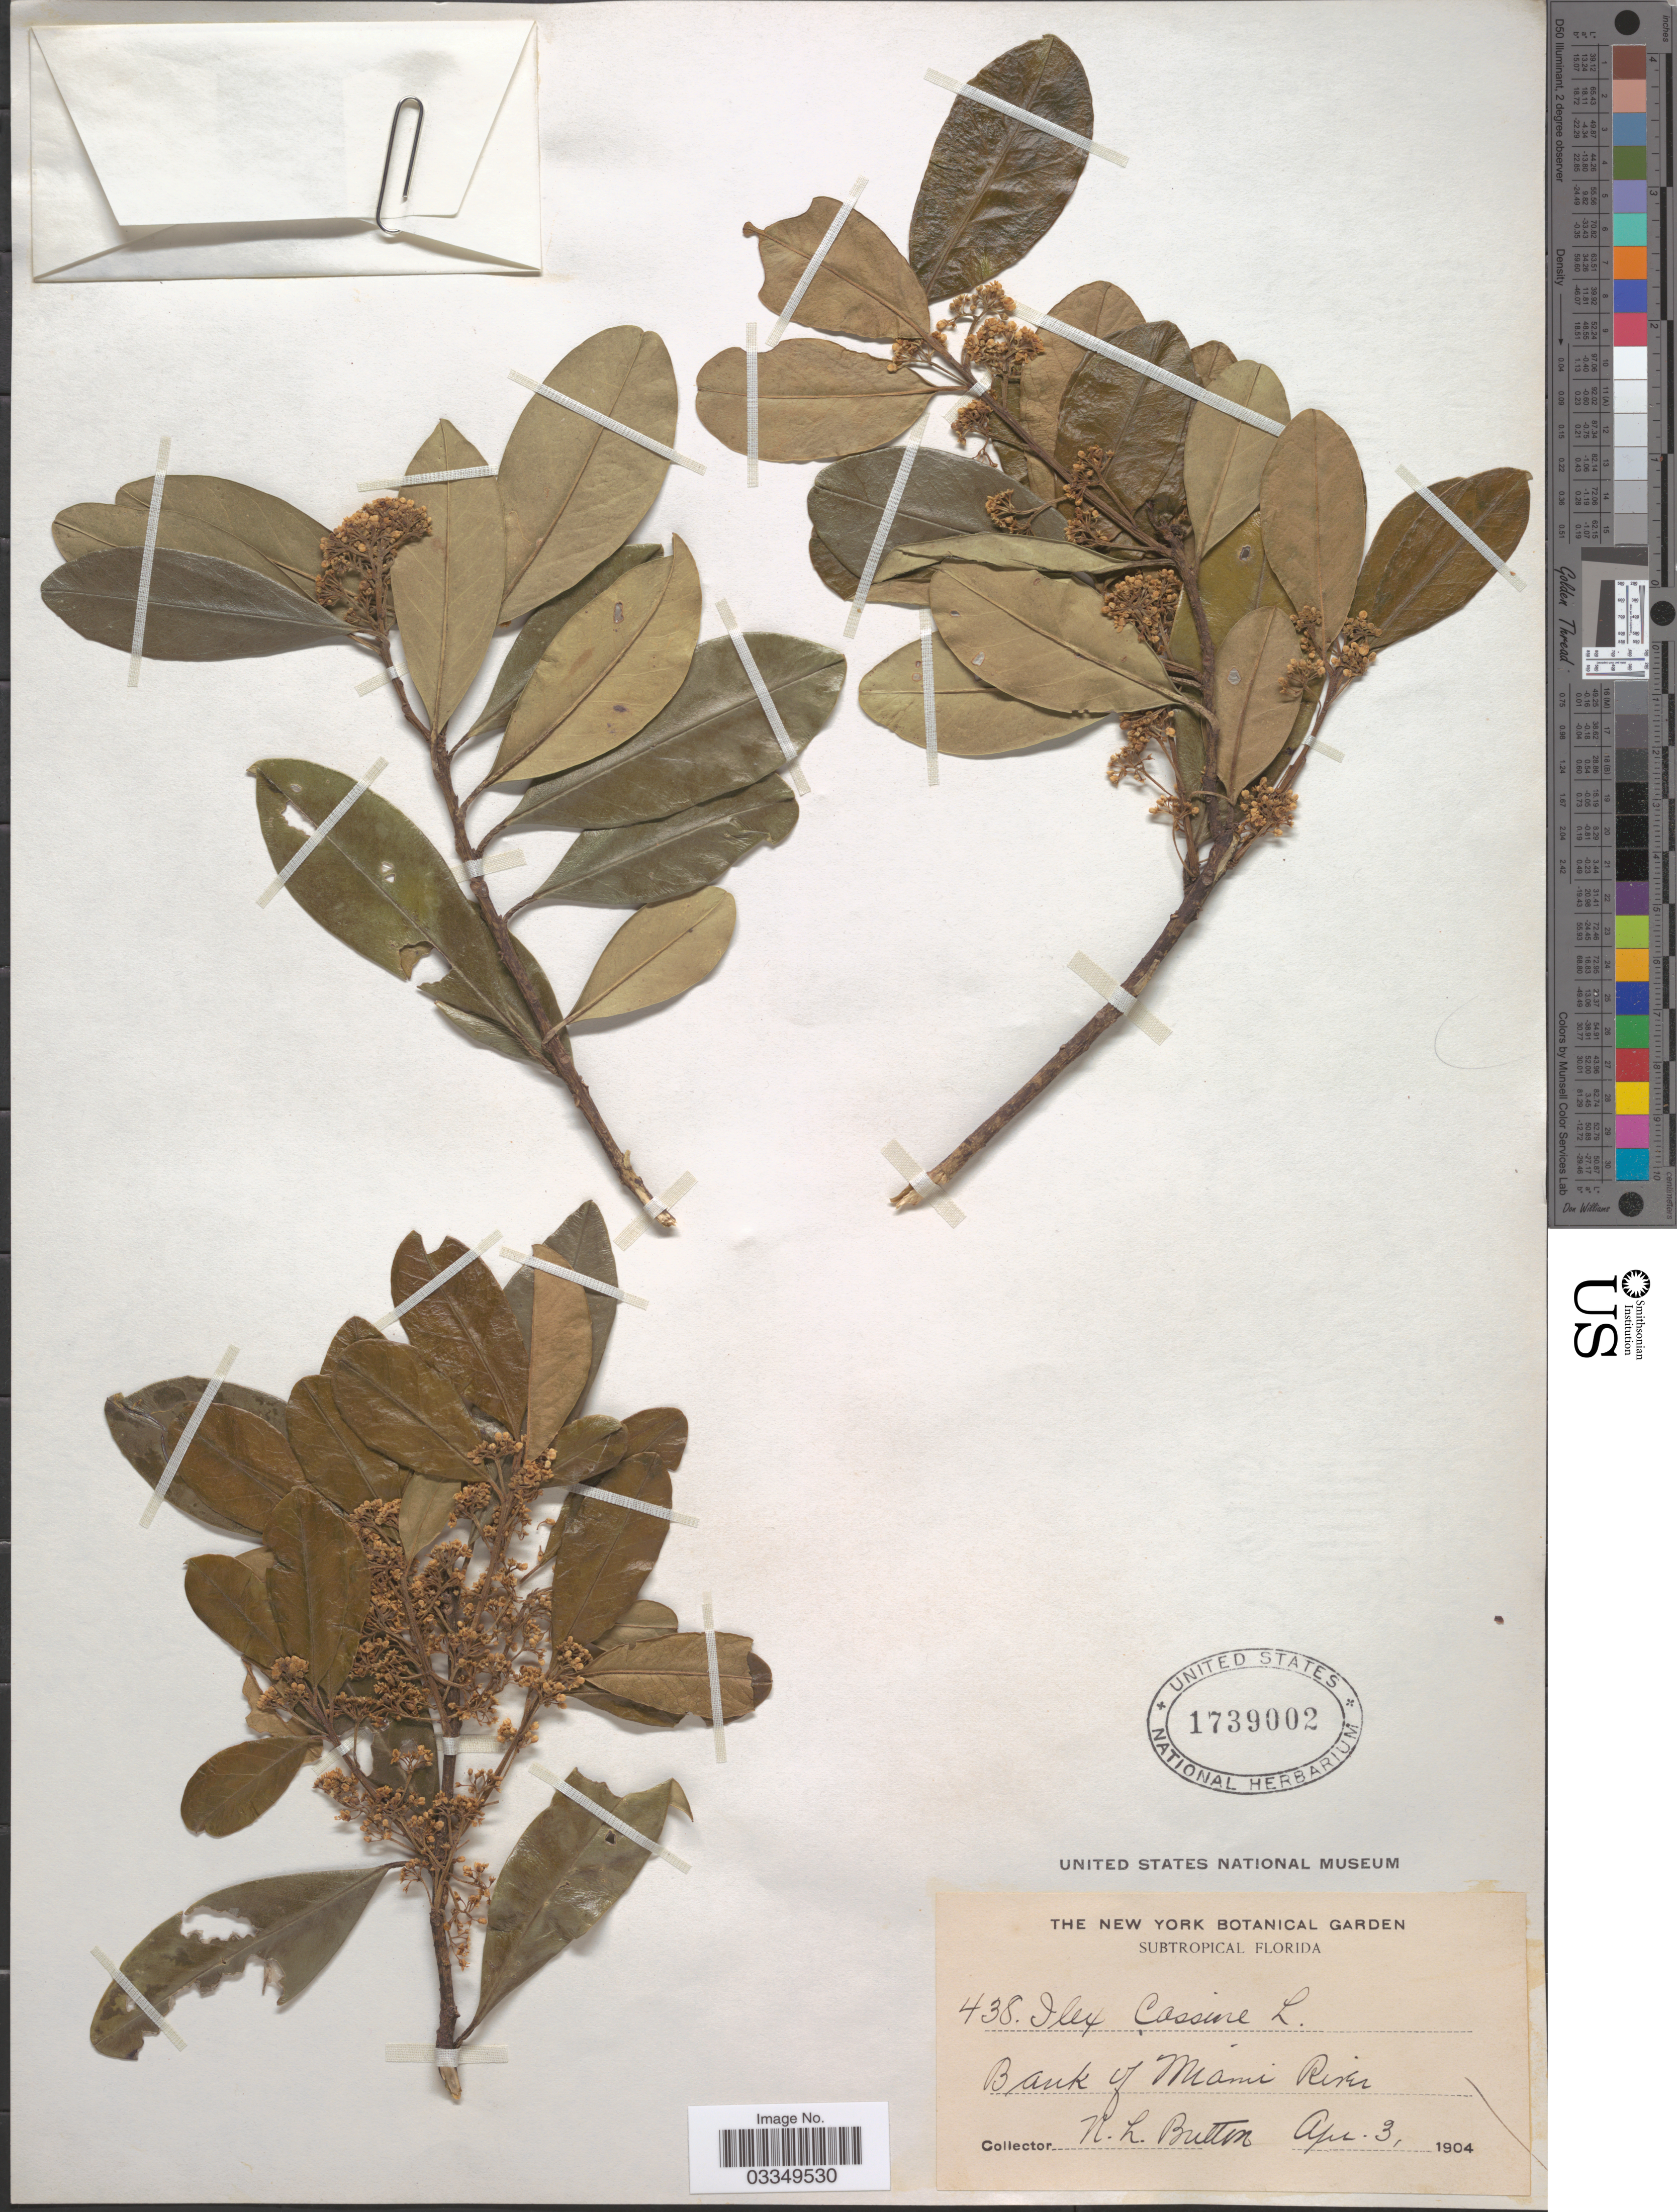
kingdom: Plantae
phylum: Tracheophyta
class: Magnoliopsida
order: Aquifoliales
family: Aquifoliaceae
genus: Ilex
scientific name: Ilex cassine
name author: L.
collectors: N. Britton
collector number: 438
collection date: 1904-04-03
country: United States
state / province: Florida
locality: Subtropical Florida, Bank of Miami River.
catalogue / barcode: US 1739002